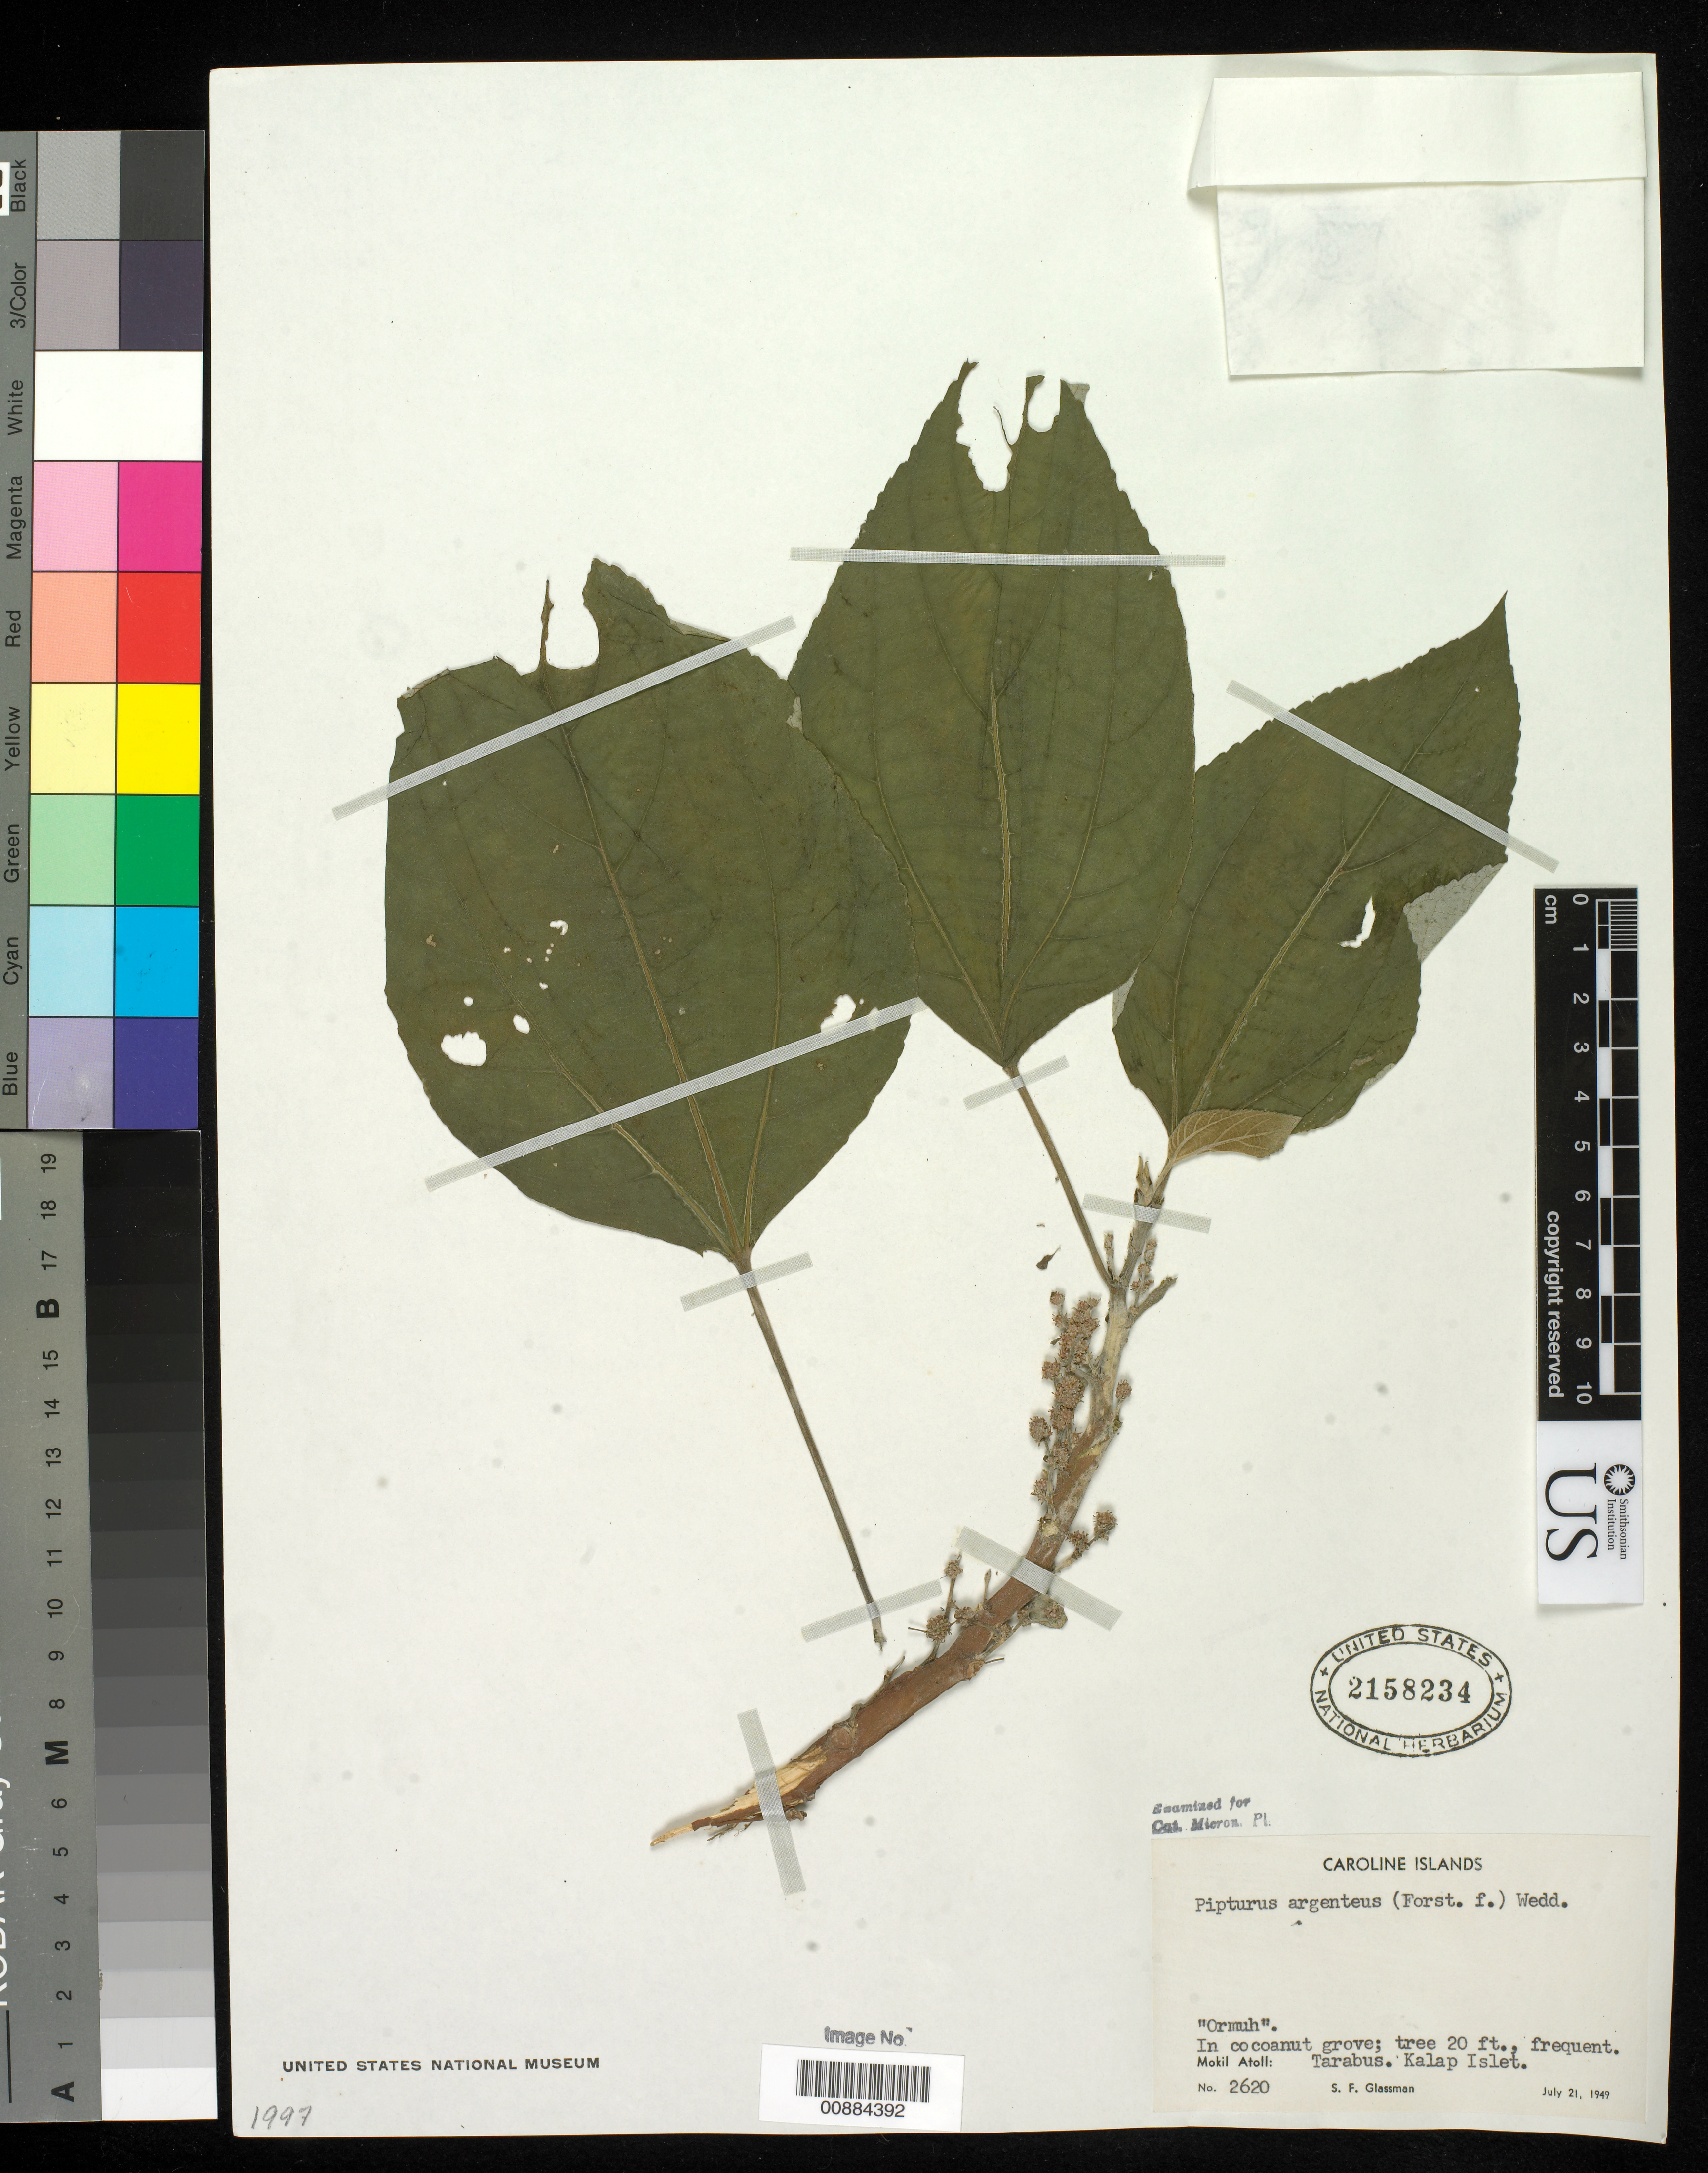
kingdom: Plantae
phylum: Tracheophyta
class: Magnoliopsida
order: Rosales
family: Urticaceae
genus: Pipturus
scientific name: Pipturus argenteus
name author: (G. Forst.) Wedd.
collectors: S. F. Glassman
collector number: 2620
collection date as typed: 21 Jul 1949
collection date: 1949-07-21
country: Micronesia, Federated States of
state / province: Pohnpei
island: Mwokil (Mokil) Atoll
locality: Caroline Islands, Mokil Atoll, Tarabus, Kalap Islet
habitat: In coconut grove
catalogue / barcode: US 2158234